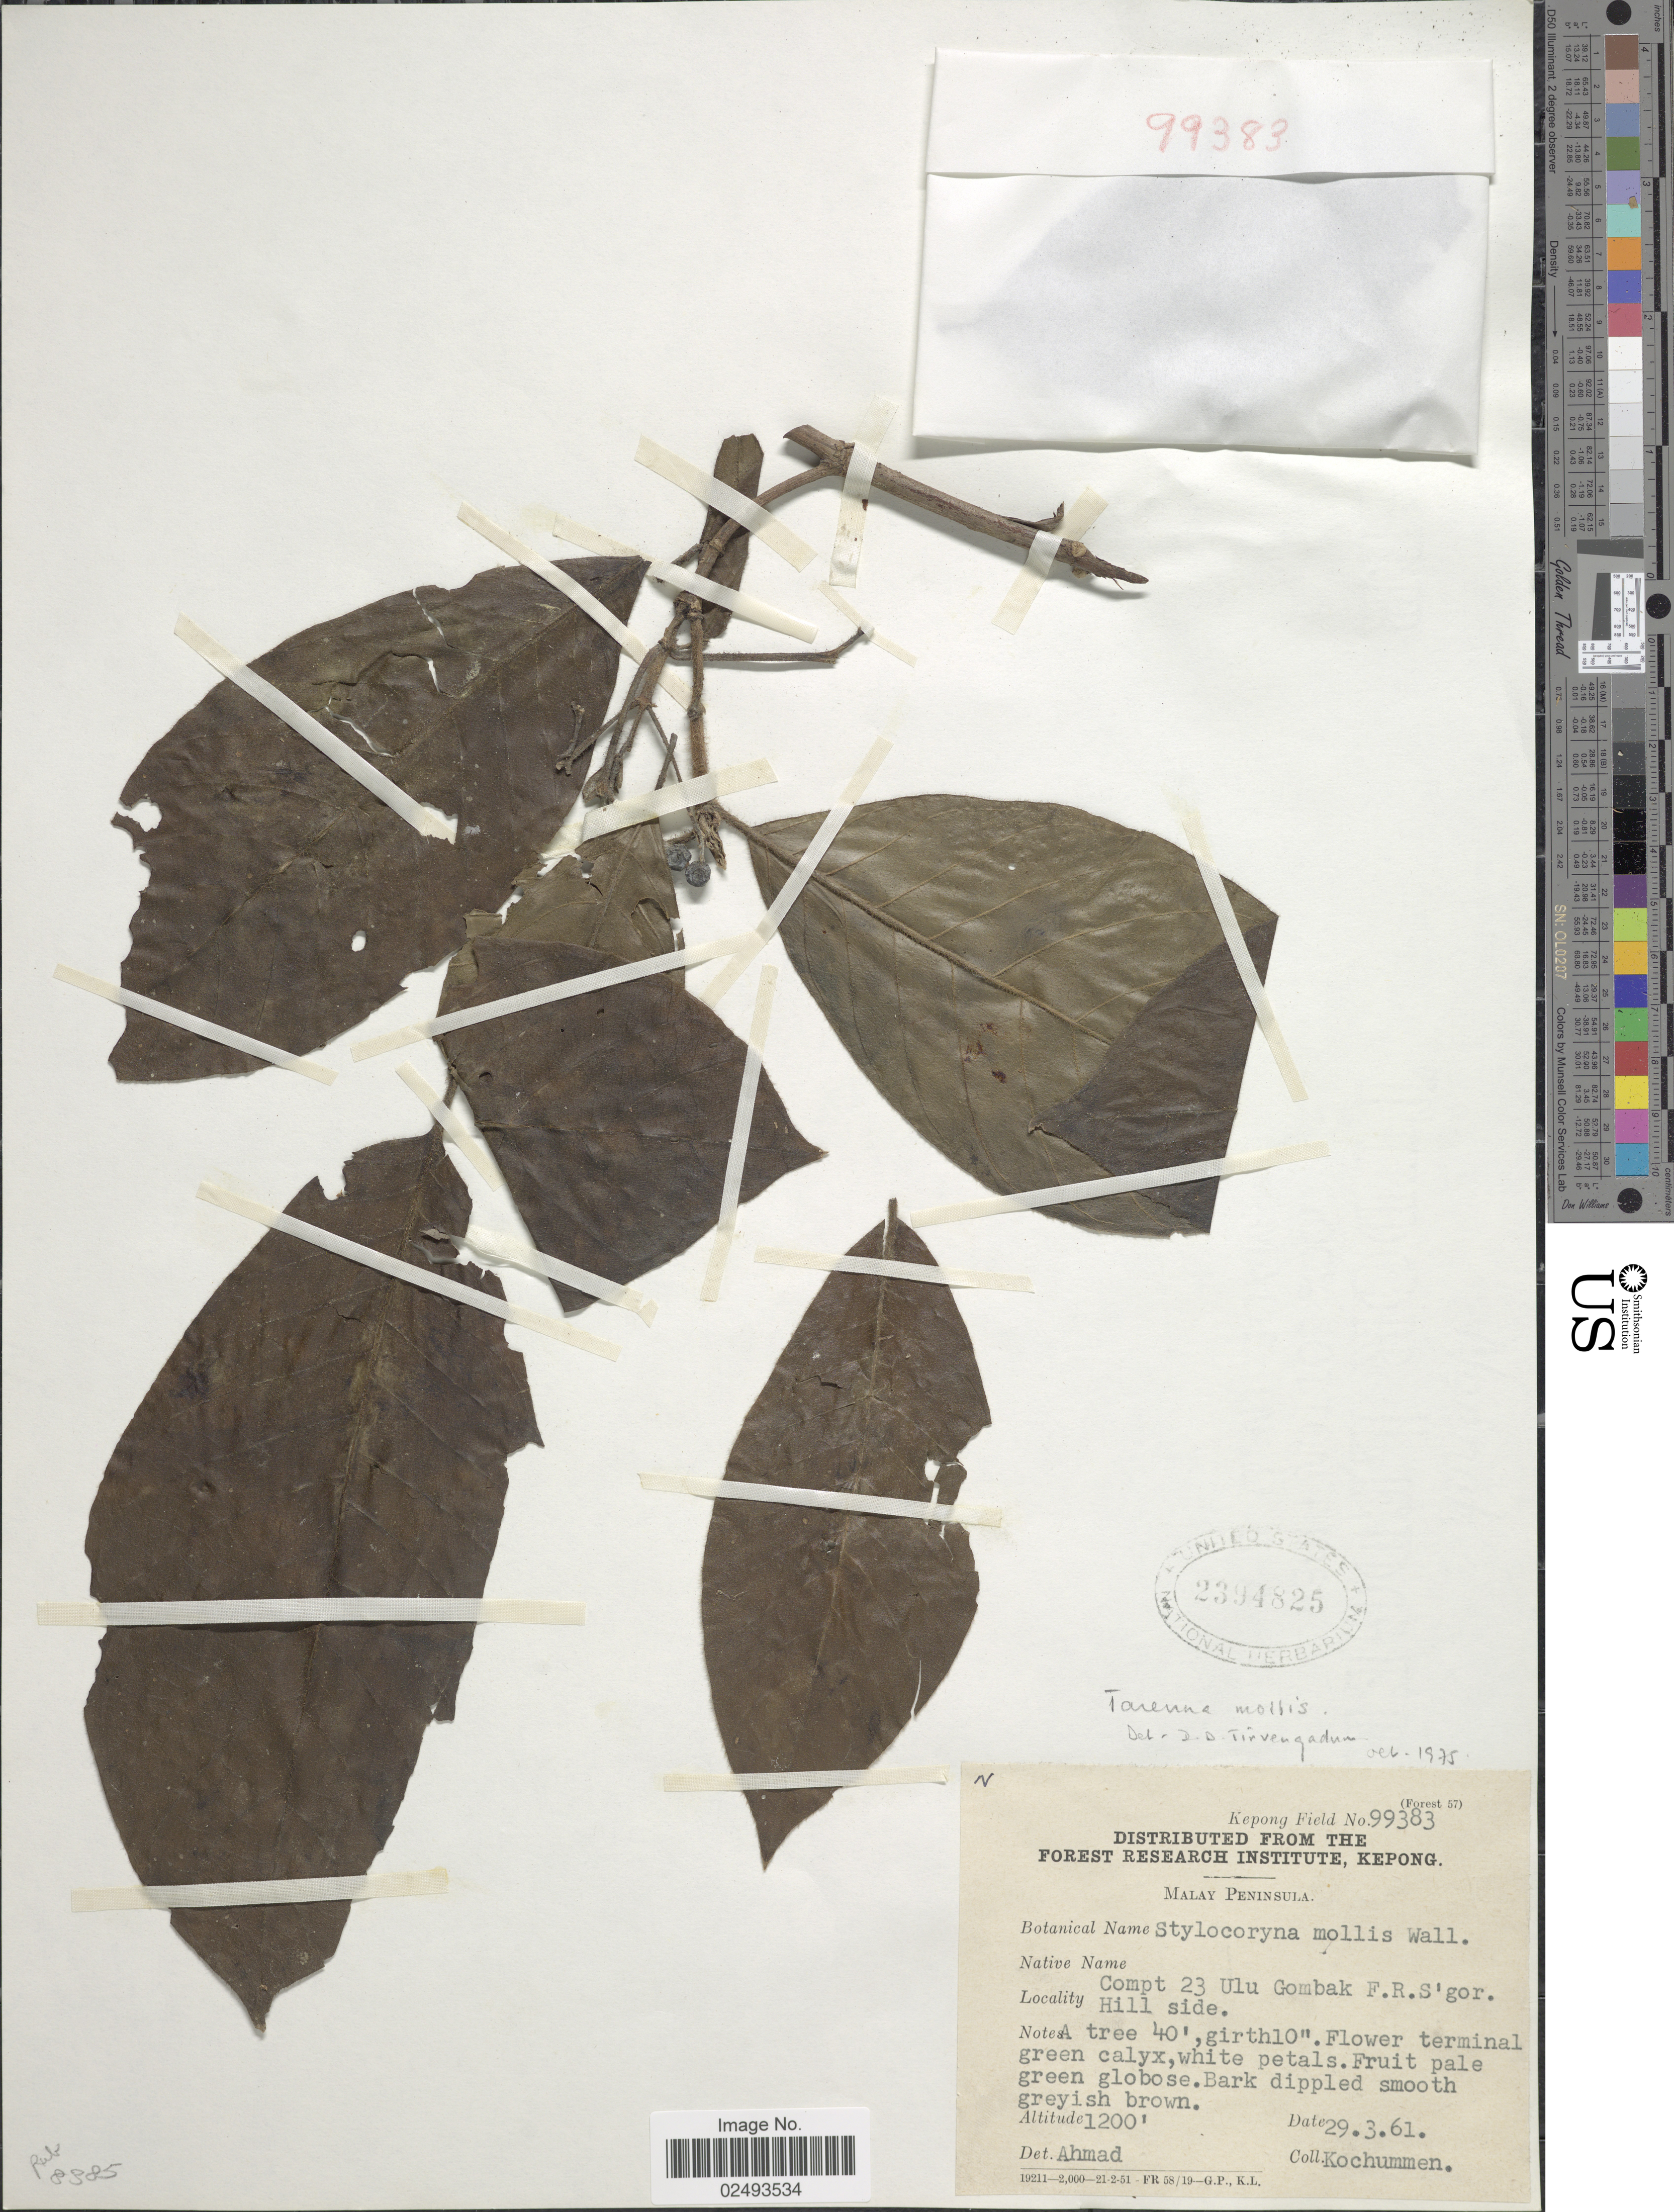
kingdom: Plantae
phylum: Tracheophyta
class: Magnoliopsida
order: Gentianales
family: Rubiaceae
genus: Tarenna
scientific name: Tarenna mollis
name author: (Wall. ex Hook. f.) B.L. Rob.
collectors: Kochummen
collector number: Kepong Field 99383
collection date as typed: Transcribed d/m/y: 29/3/61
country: Malaysia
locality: Malay Peninsula, Compt 23 Ulu Gombak F.R.S.'gor. Hill side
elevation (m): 366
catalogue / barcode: US 2394825